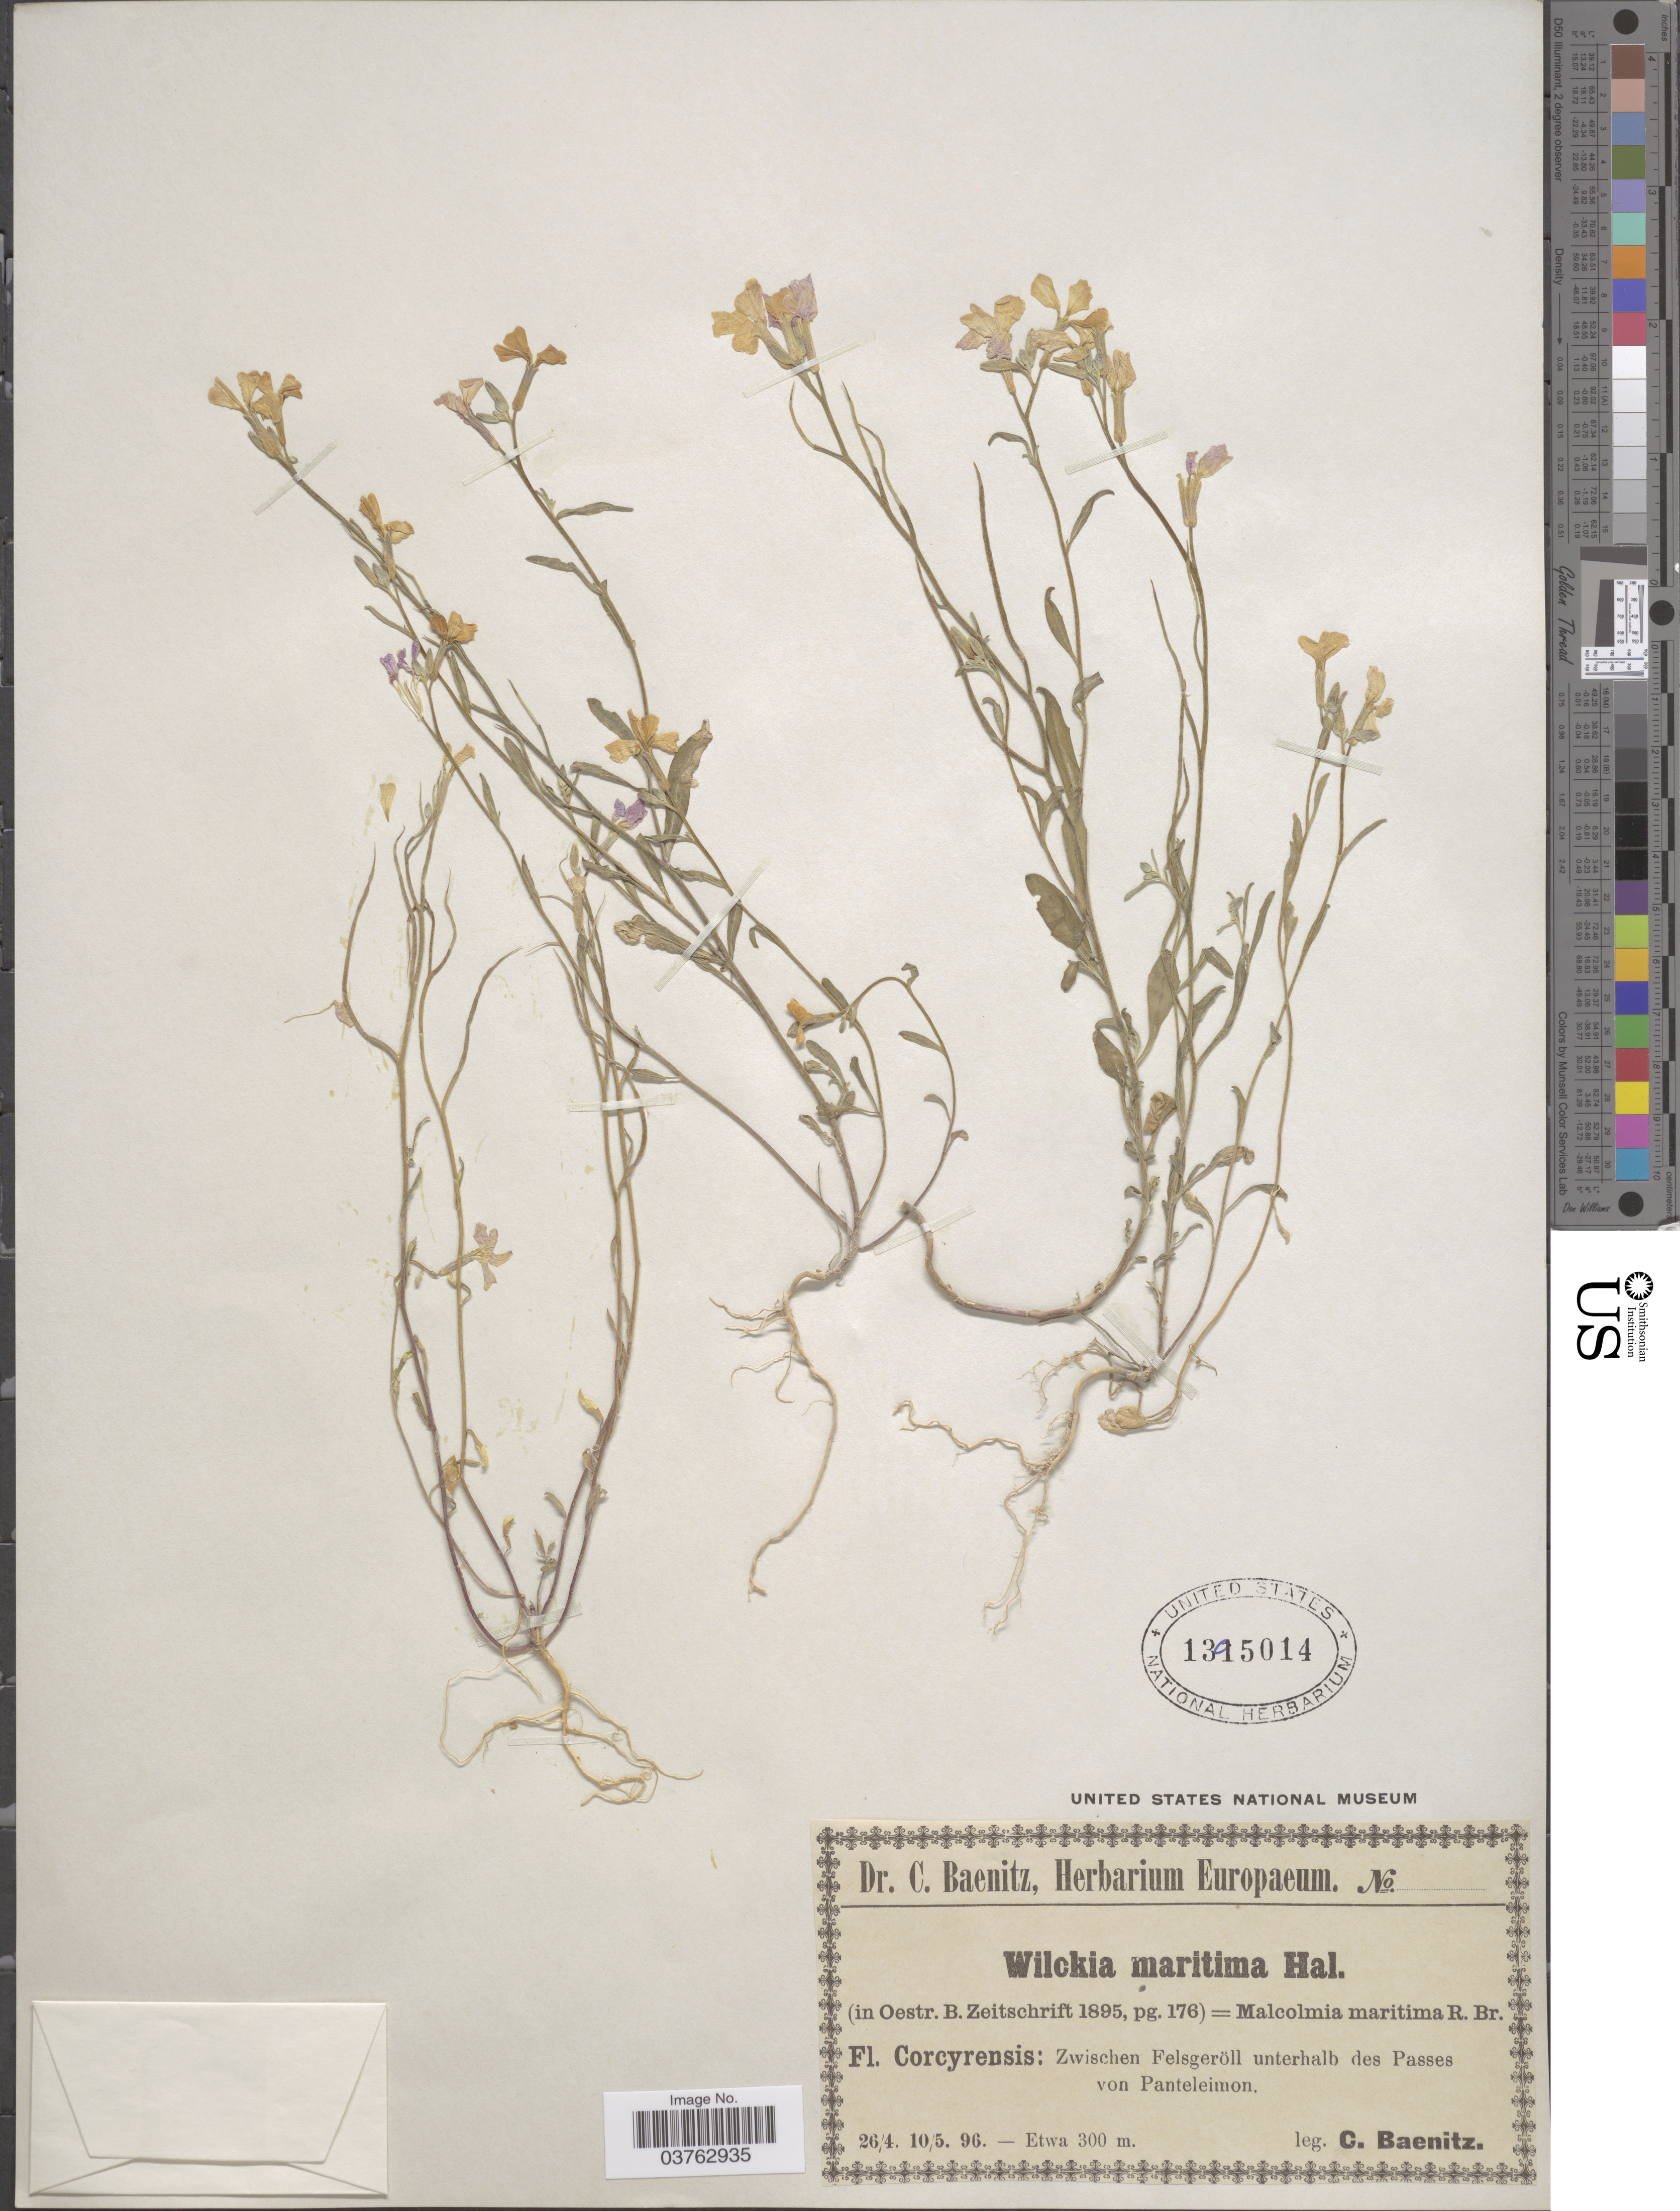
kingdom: Plantae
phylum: Tracheophyta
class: Magnoliopsida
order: Brassicales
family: Brassicaceae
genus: Malcolmia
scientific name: Malcolmia maritima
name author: (L.) W.T. Aiton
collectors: C. G. Baenitz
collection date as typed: Transcribed d/m/y: 26/4/96 to 10/5/96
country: Greece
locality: Corcyrensis: Zwischen Felsgeröll unterhalb des Passes von Panteleimon.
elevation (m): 300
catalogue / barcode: US 1395014